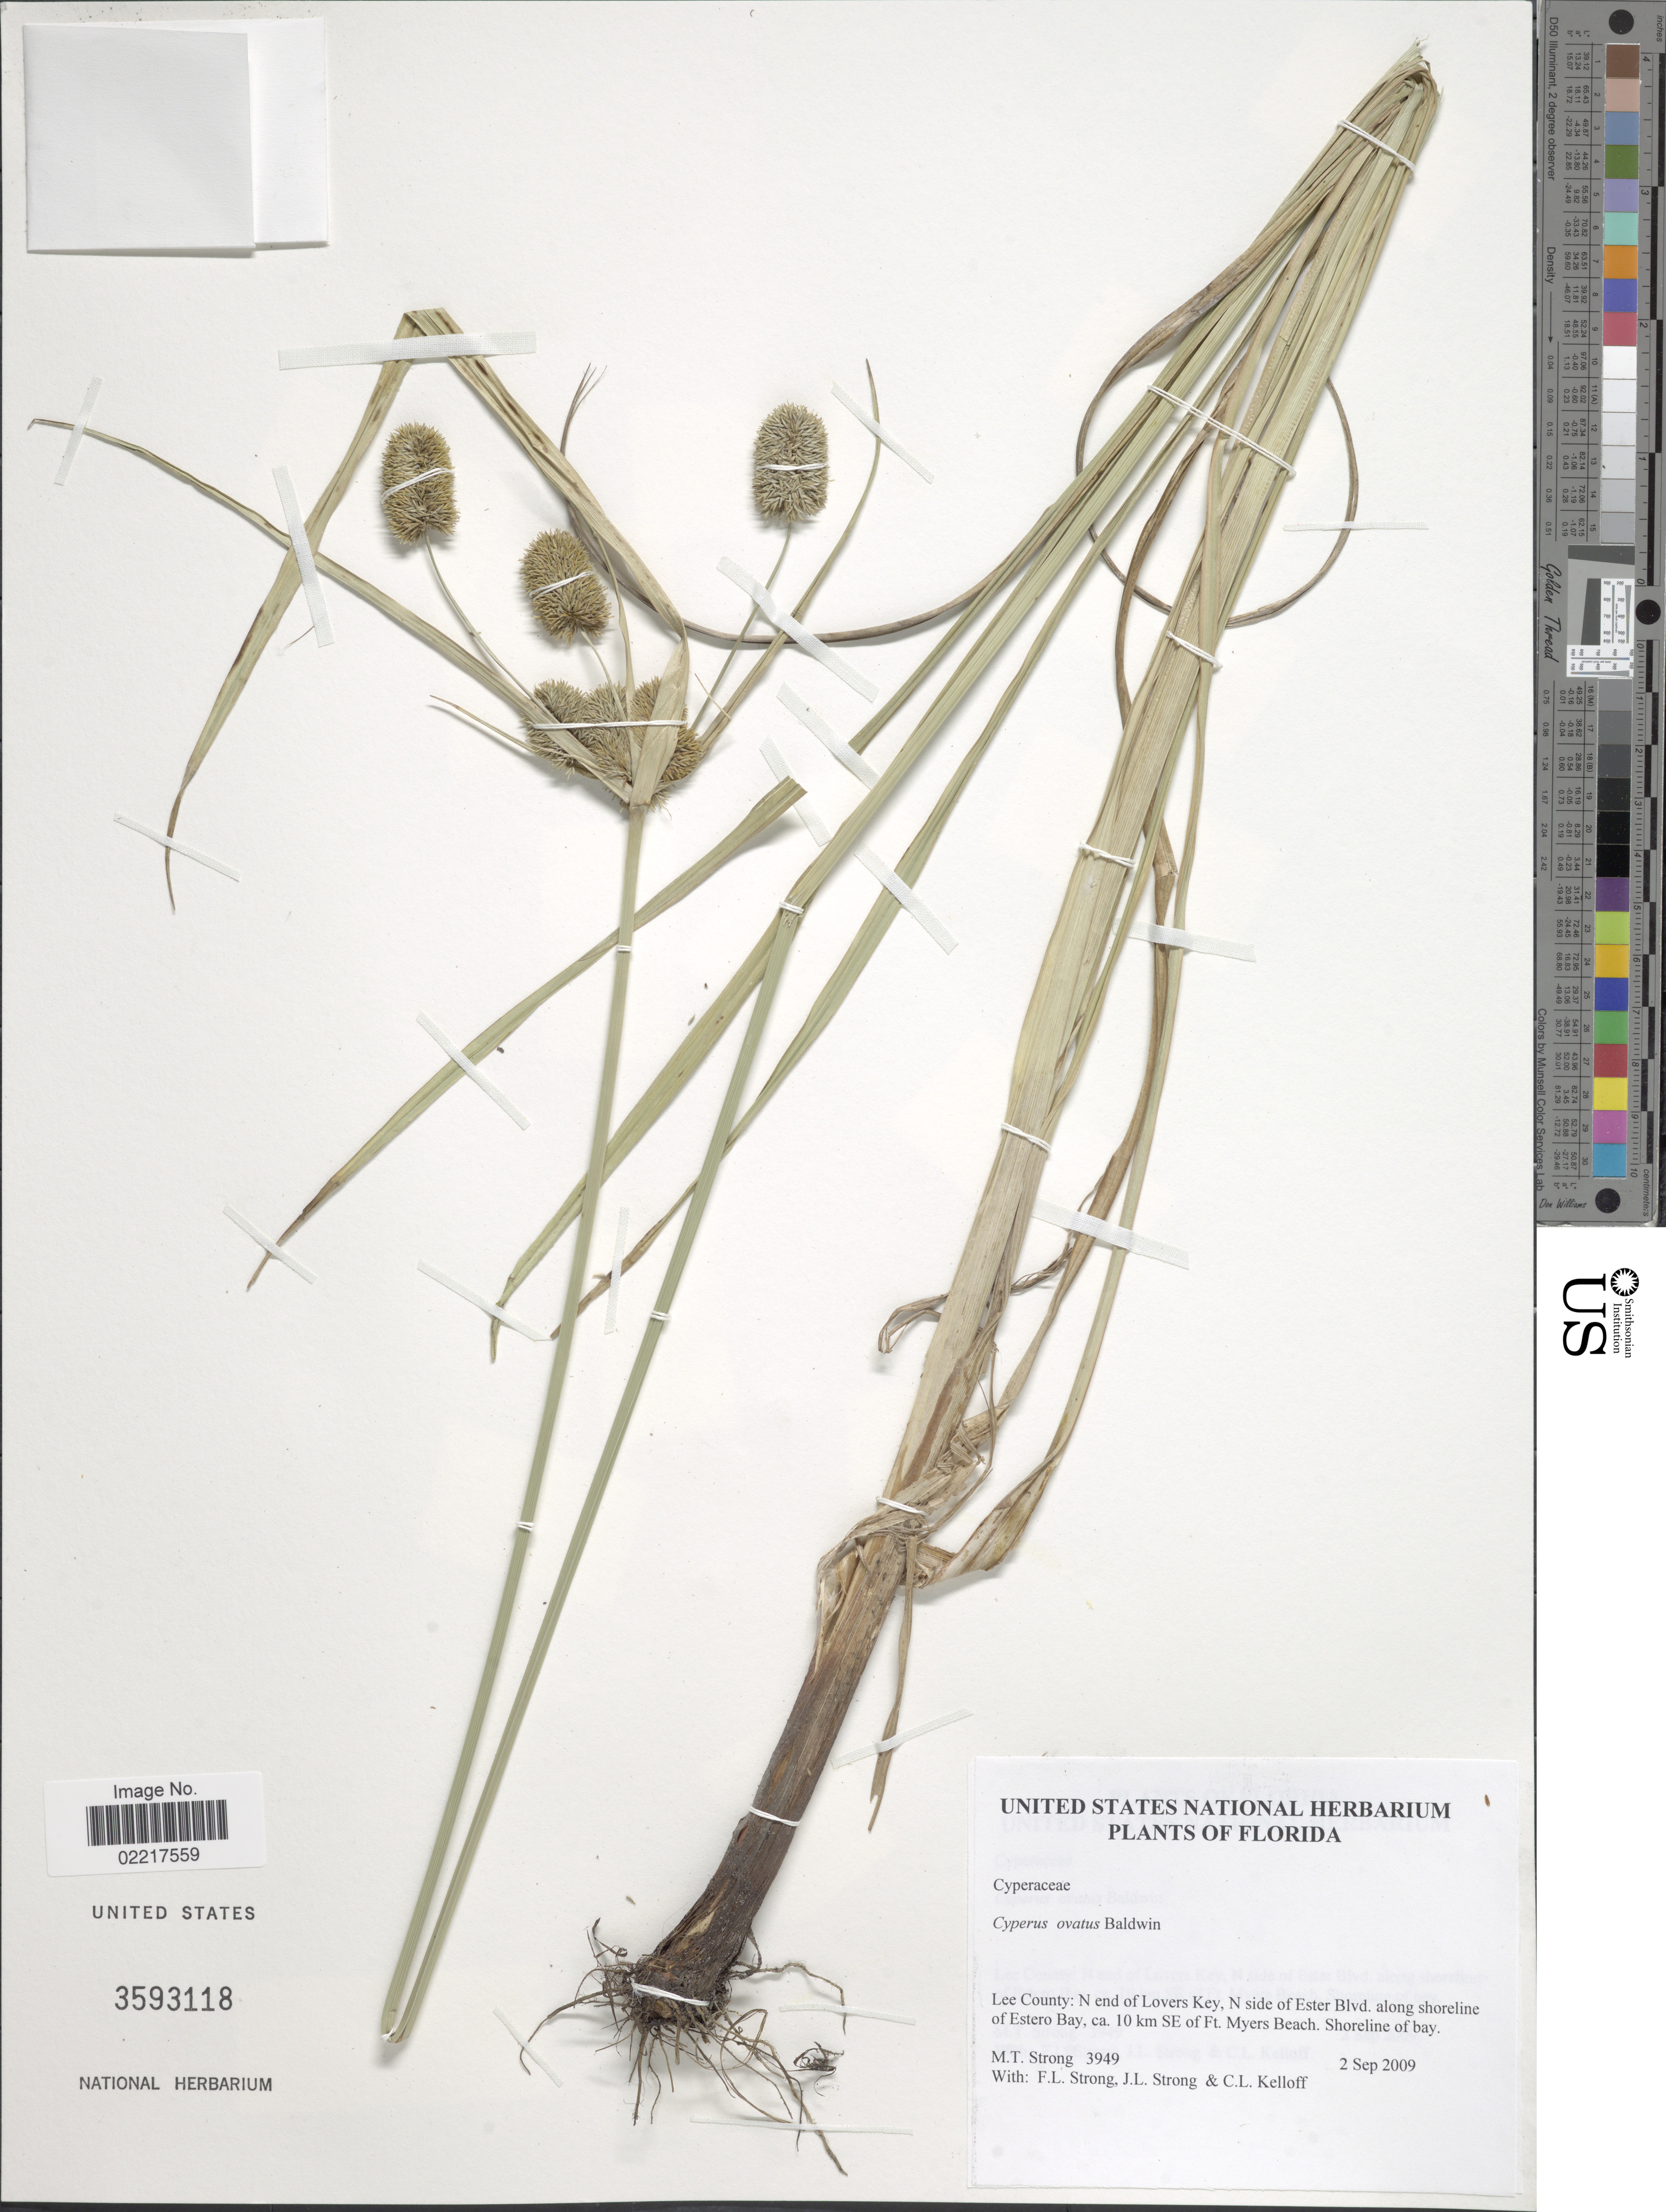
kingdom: Plantae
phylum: Tracheophyta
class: Liliopsida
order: Poales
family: Cyperaceae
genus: Cyperus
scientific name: Cyperus ovatus var. ovatus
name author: Baldwin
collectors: M. T. Strong, F. L. Strong, J. Strong & C. L. Kelloff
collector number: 3949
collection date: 2009-09-02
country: United States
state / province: Florida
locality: Lee County: N end of Lovers Key, N side of Ester Blvd. along shoreline of Estero Bay, ca 10 km SE of Ft Myers Beach. Shoreline of bay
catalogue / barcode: US 3593118